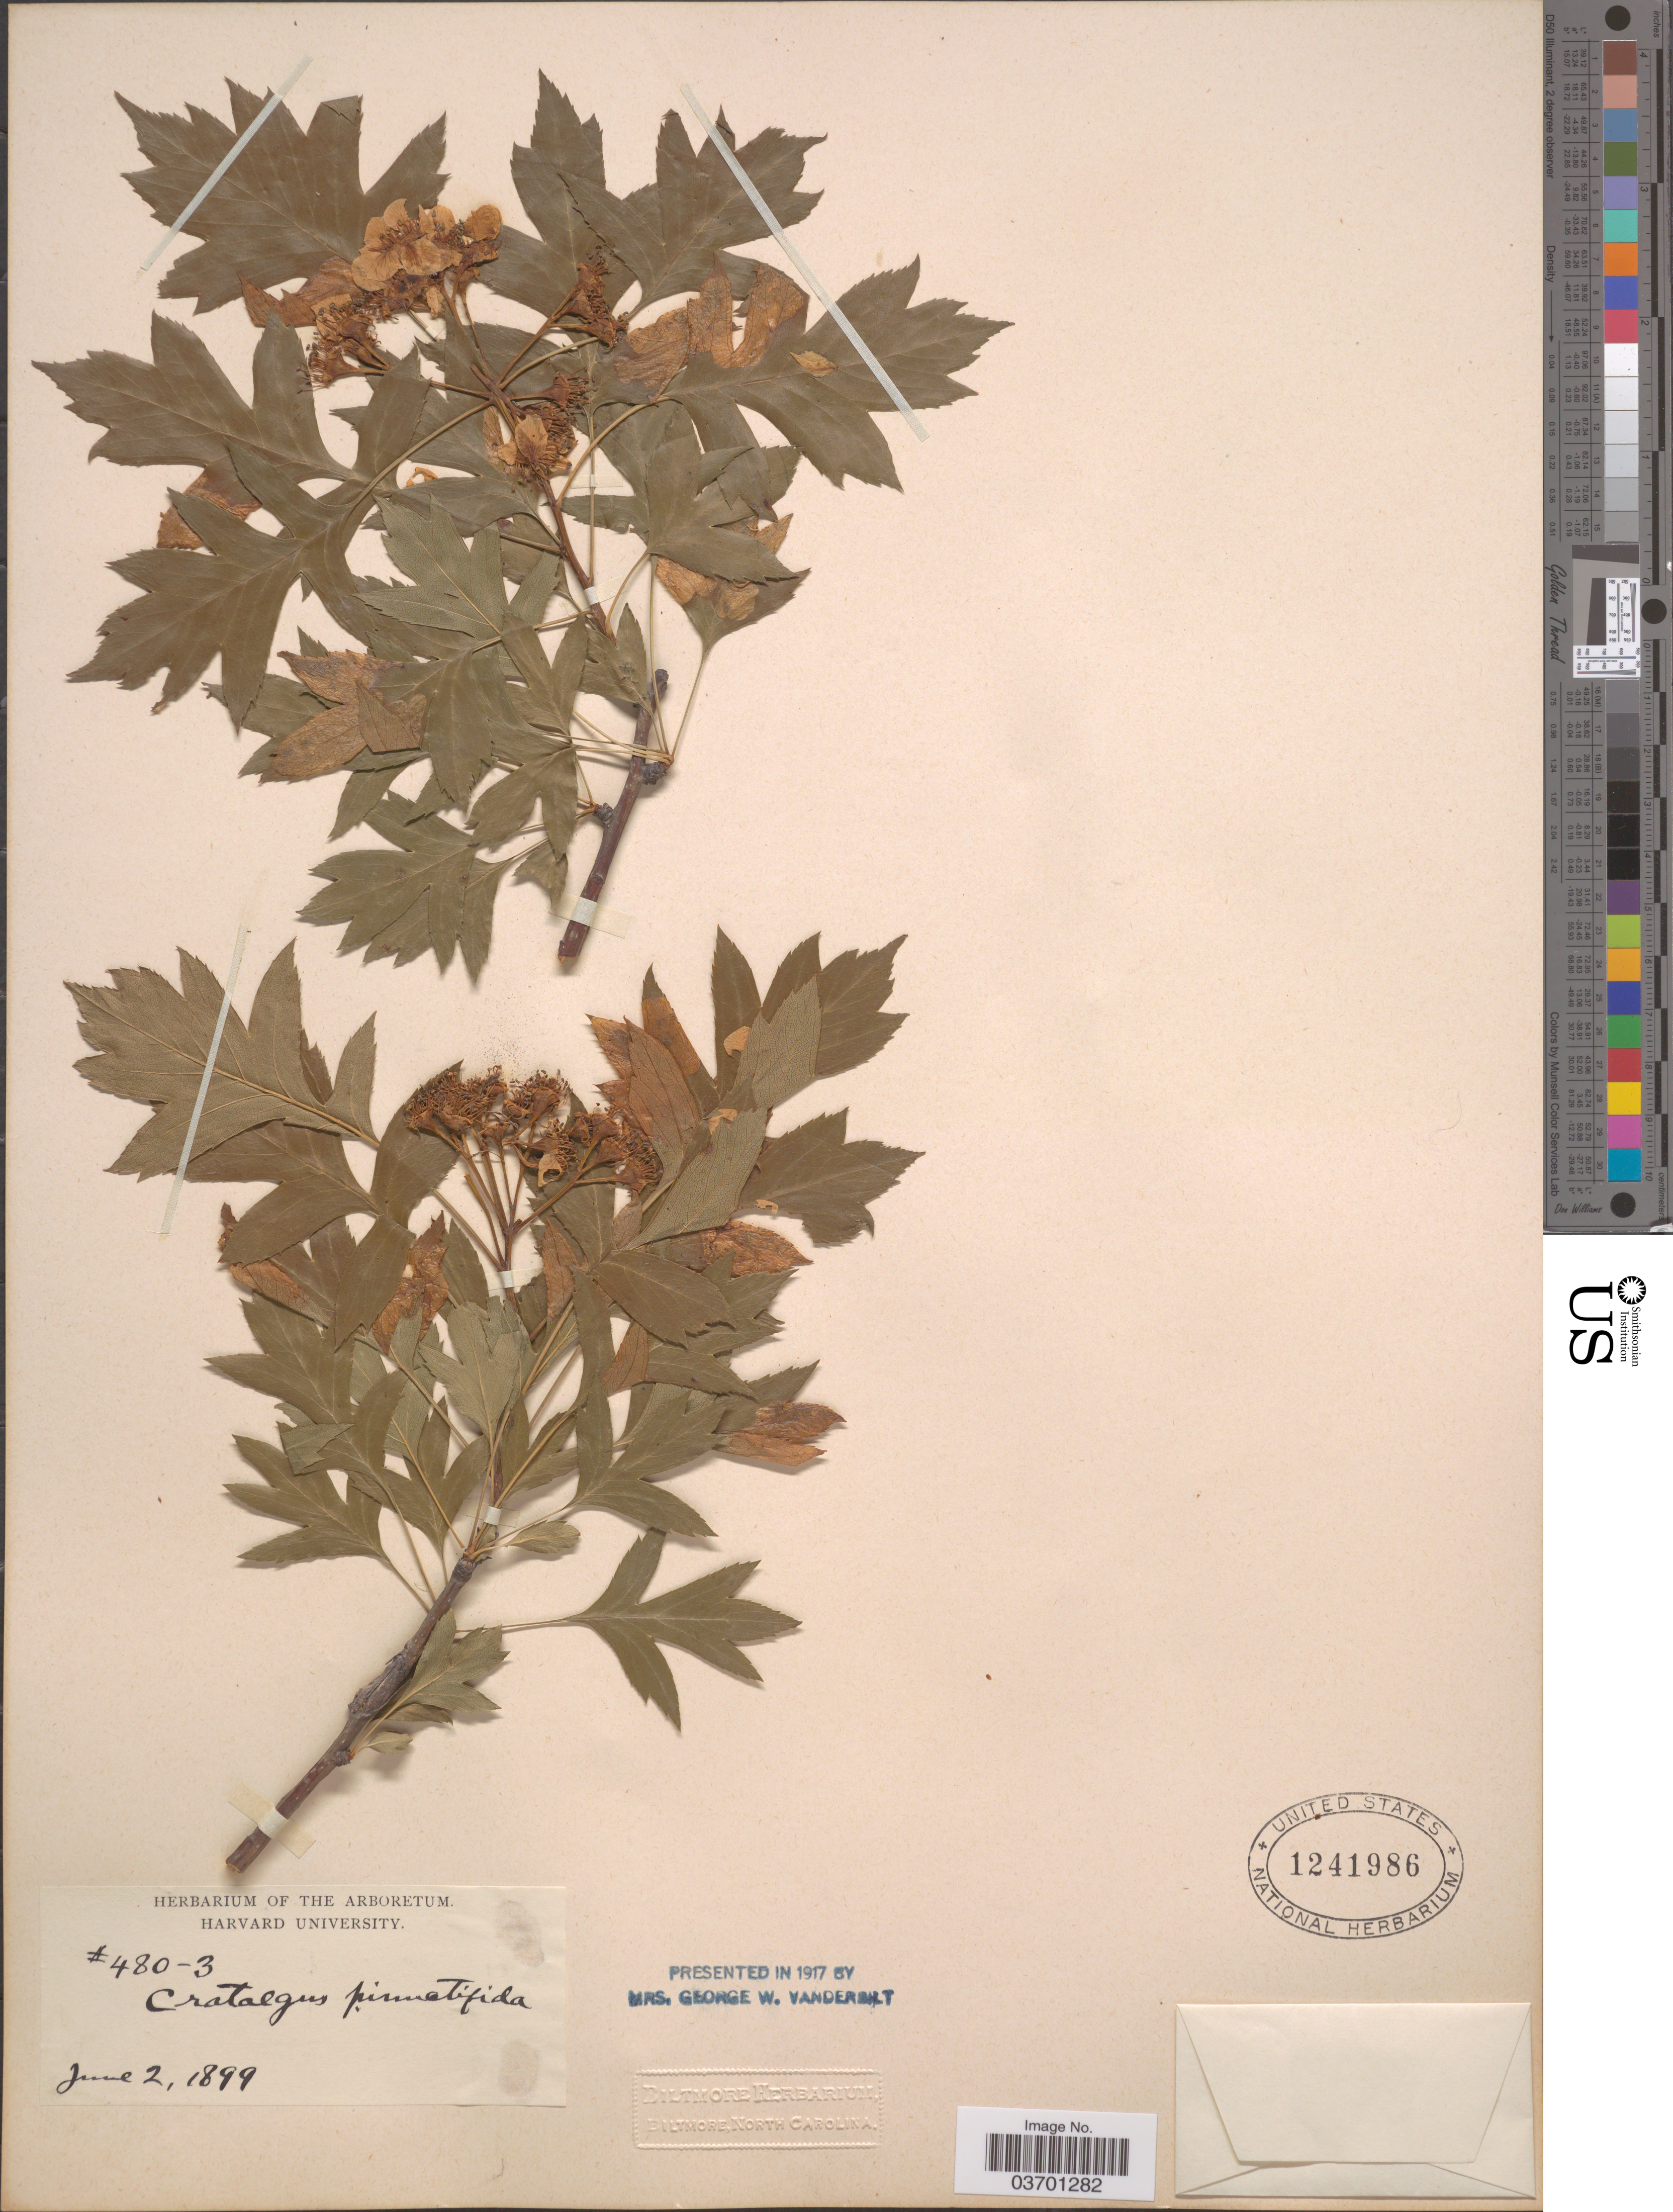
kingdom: Plantae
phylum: Tracheophyta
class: Magnoliopsida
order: Rosales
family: Rosaceae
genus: Crataegus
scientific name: Crataegus pinnatifida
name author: Bunge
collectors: Ex herb. of the Arboretum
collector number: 480-3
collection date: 1899-06-02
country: United States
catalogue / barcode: US 1241986